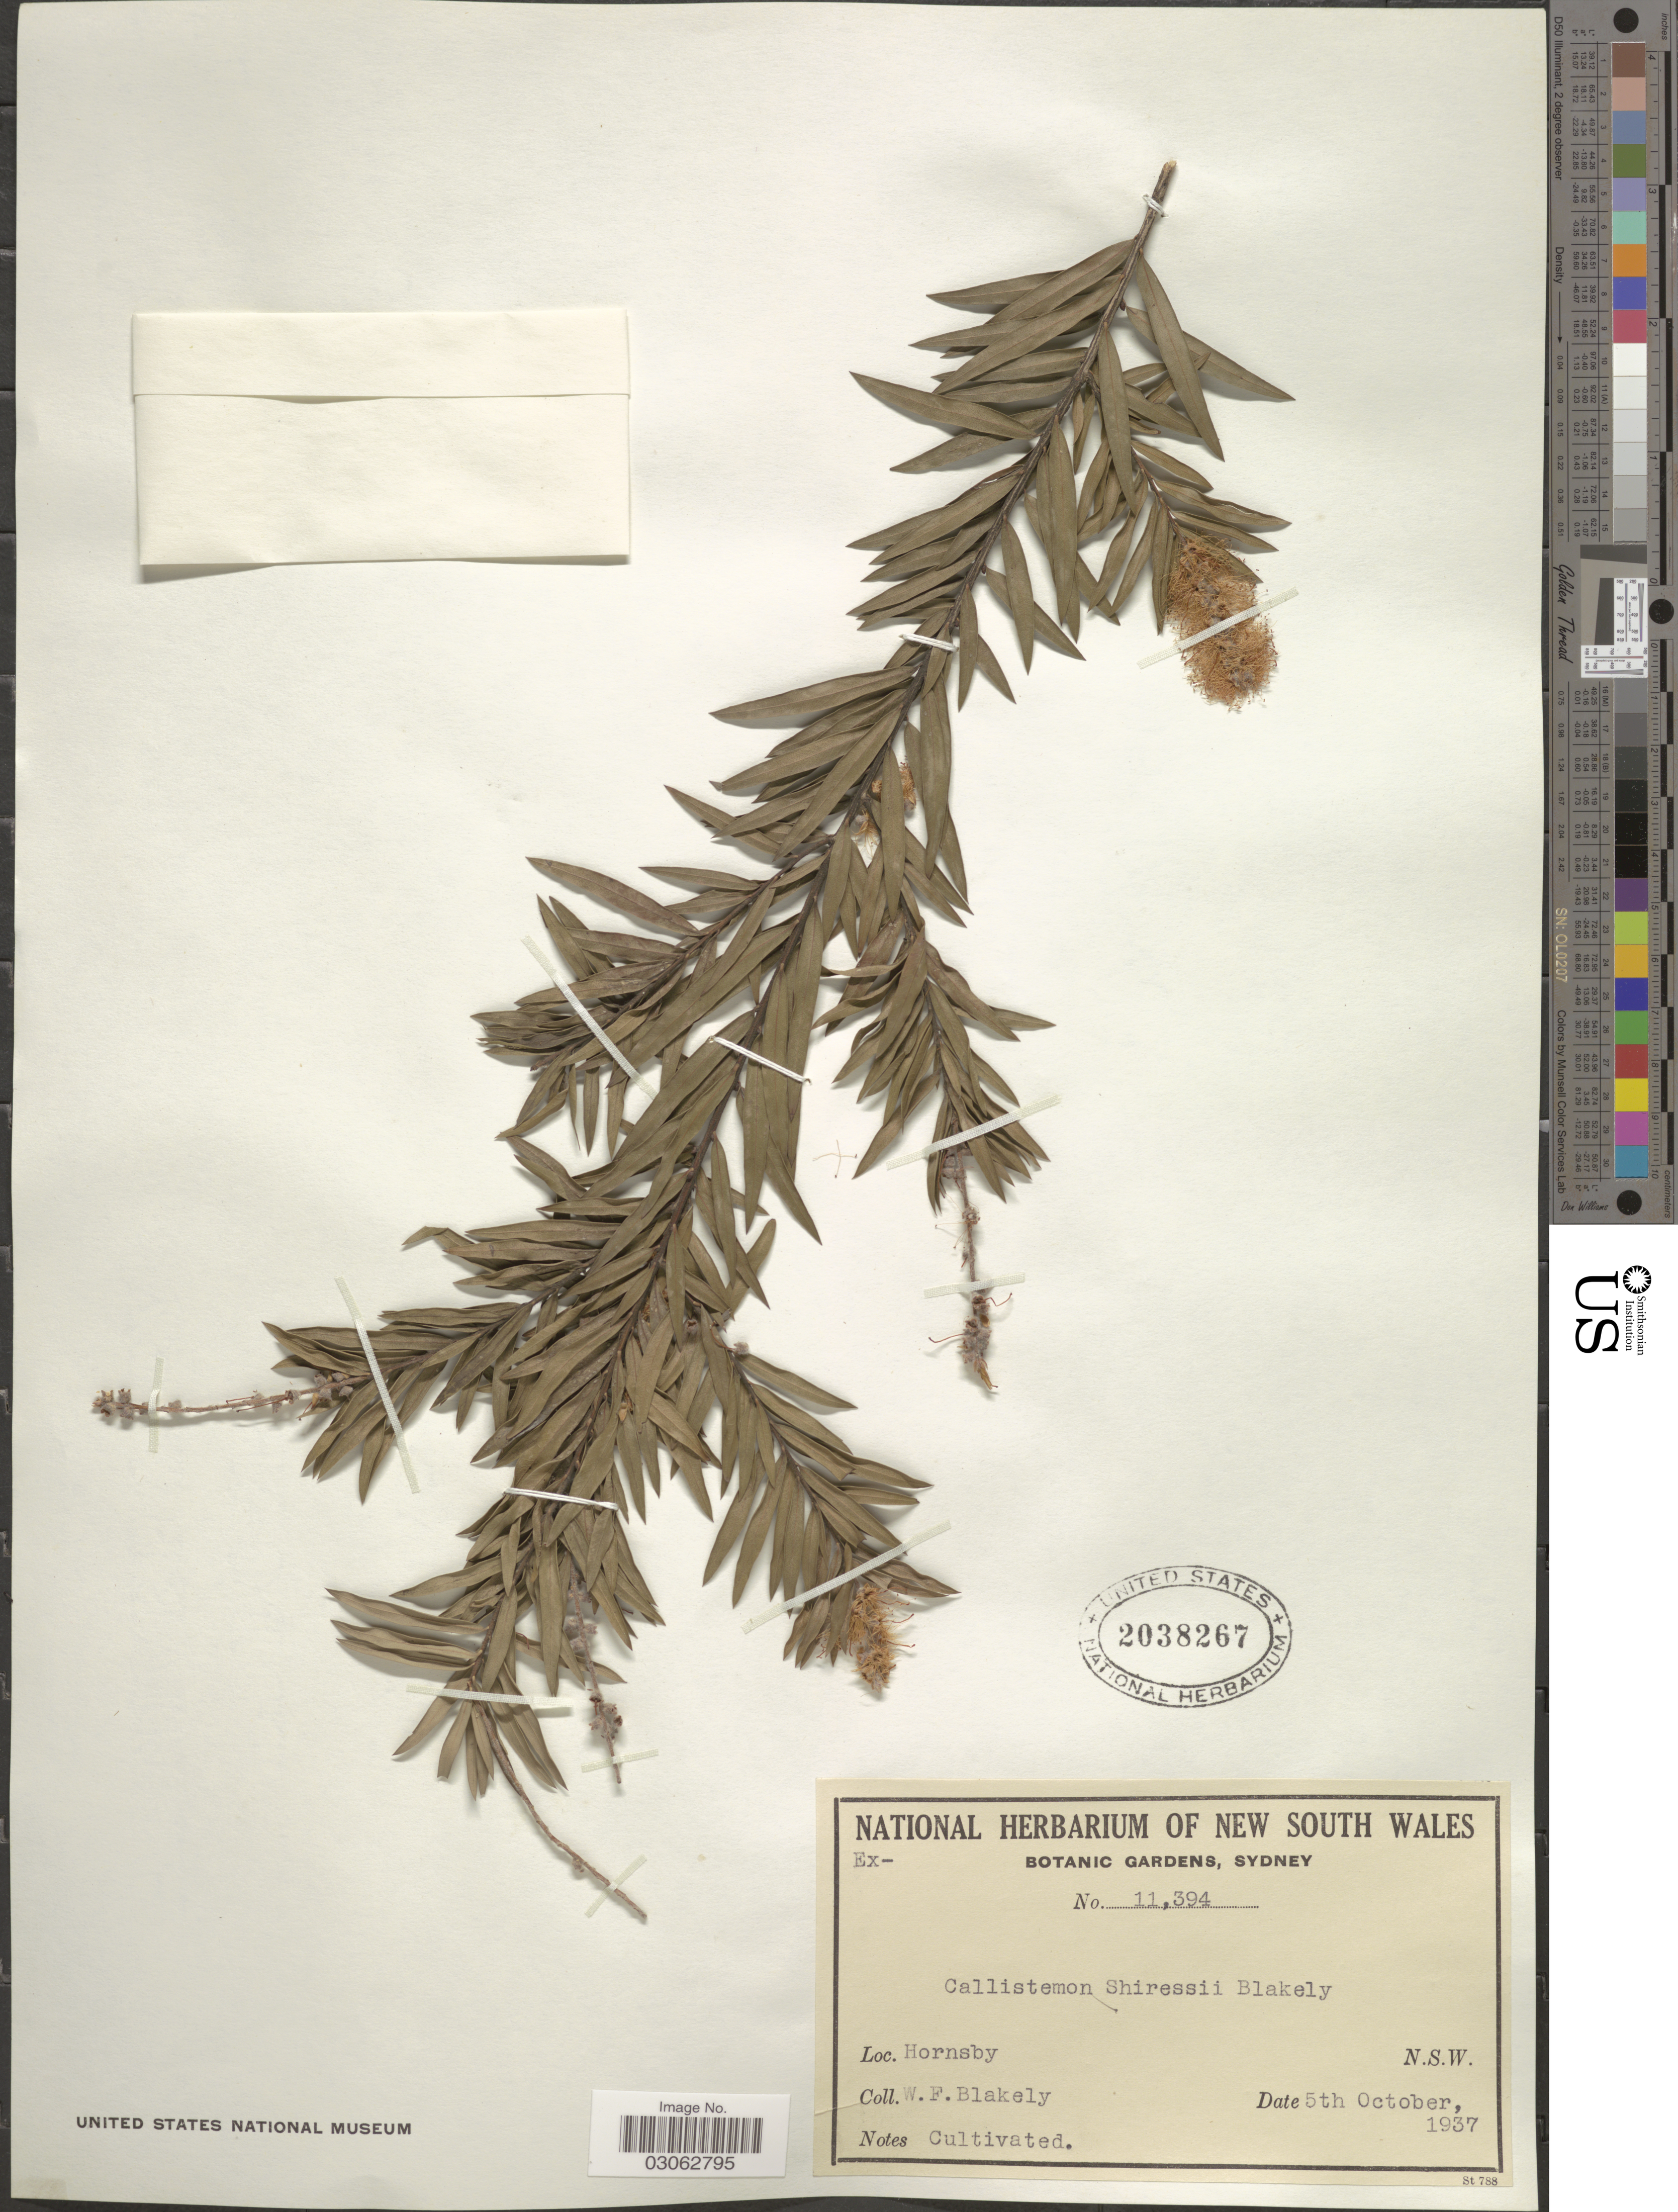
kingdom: Plantae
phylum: Tracheophyta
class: Magnoliopsida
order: Myrtales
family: Myrtaceae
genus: Callistemon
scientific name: Callistemon shiressii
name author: Blakely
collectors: W. Blakely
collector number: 11394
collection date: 1937-10-05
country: Australia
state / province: New South Wales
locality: Hornsby.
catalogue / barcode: US 2038267